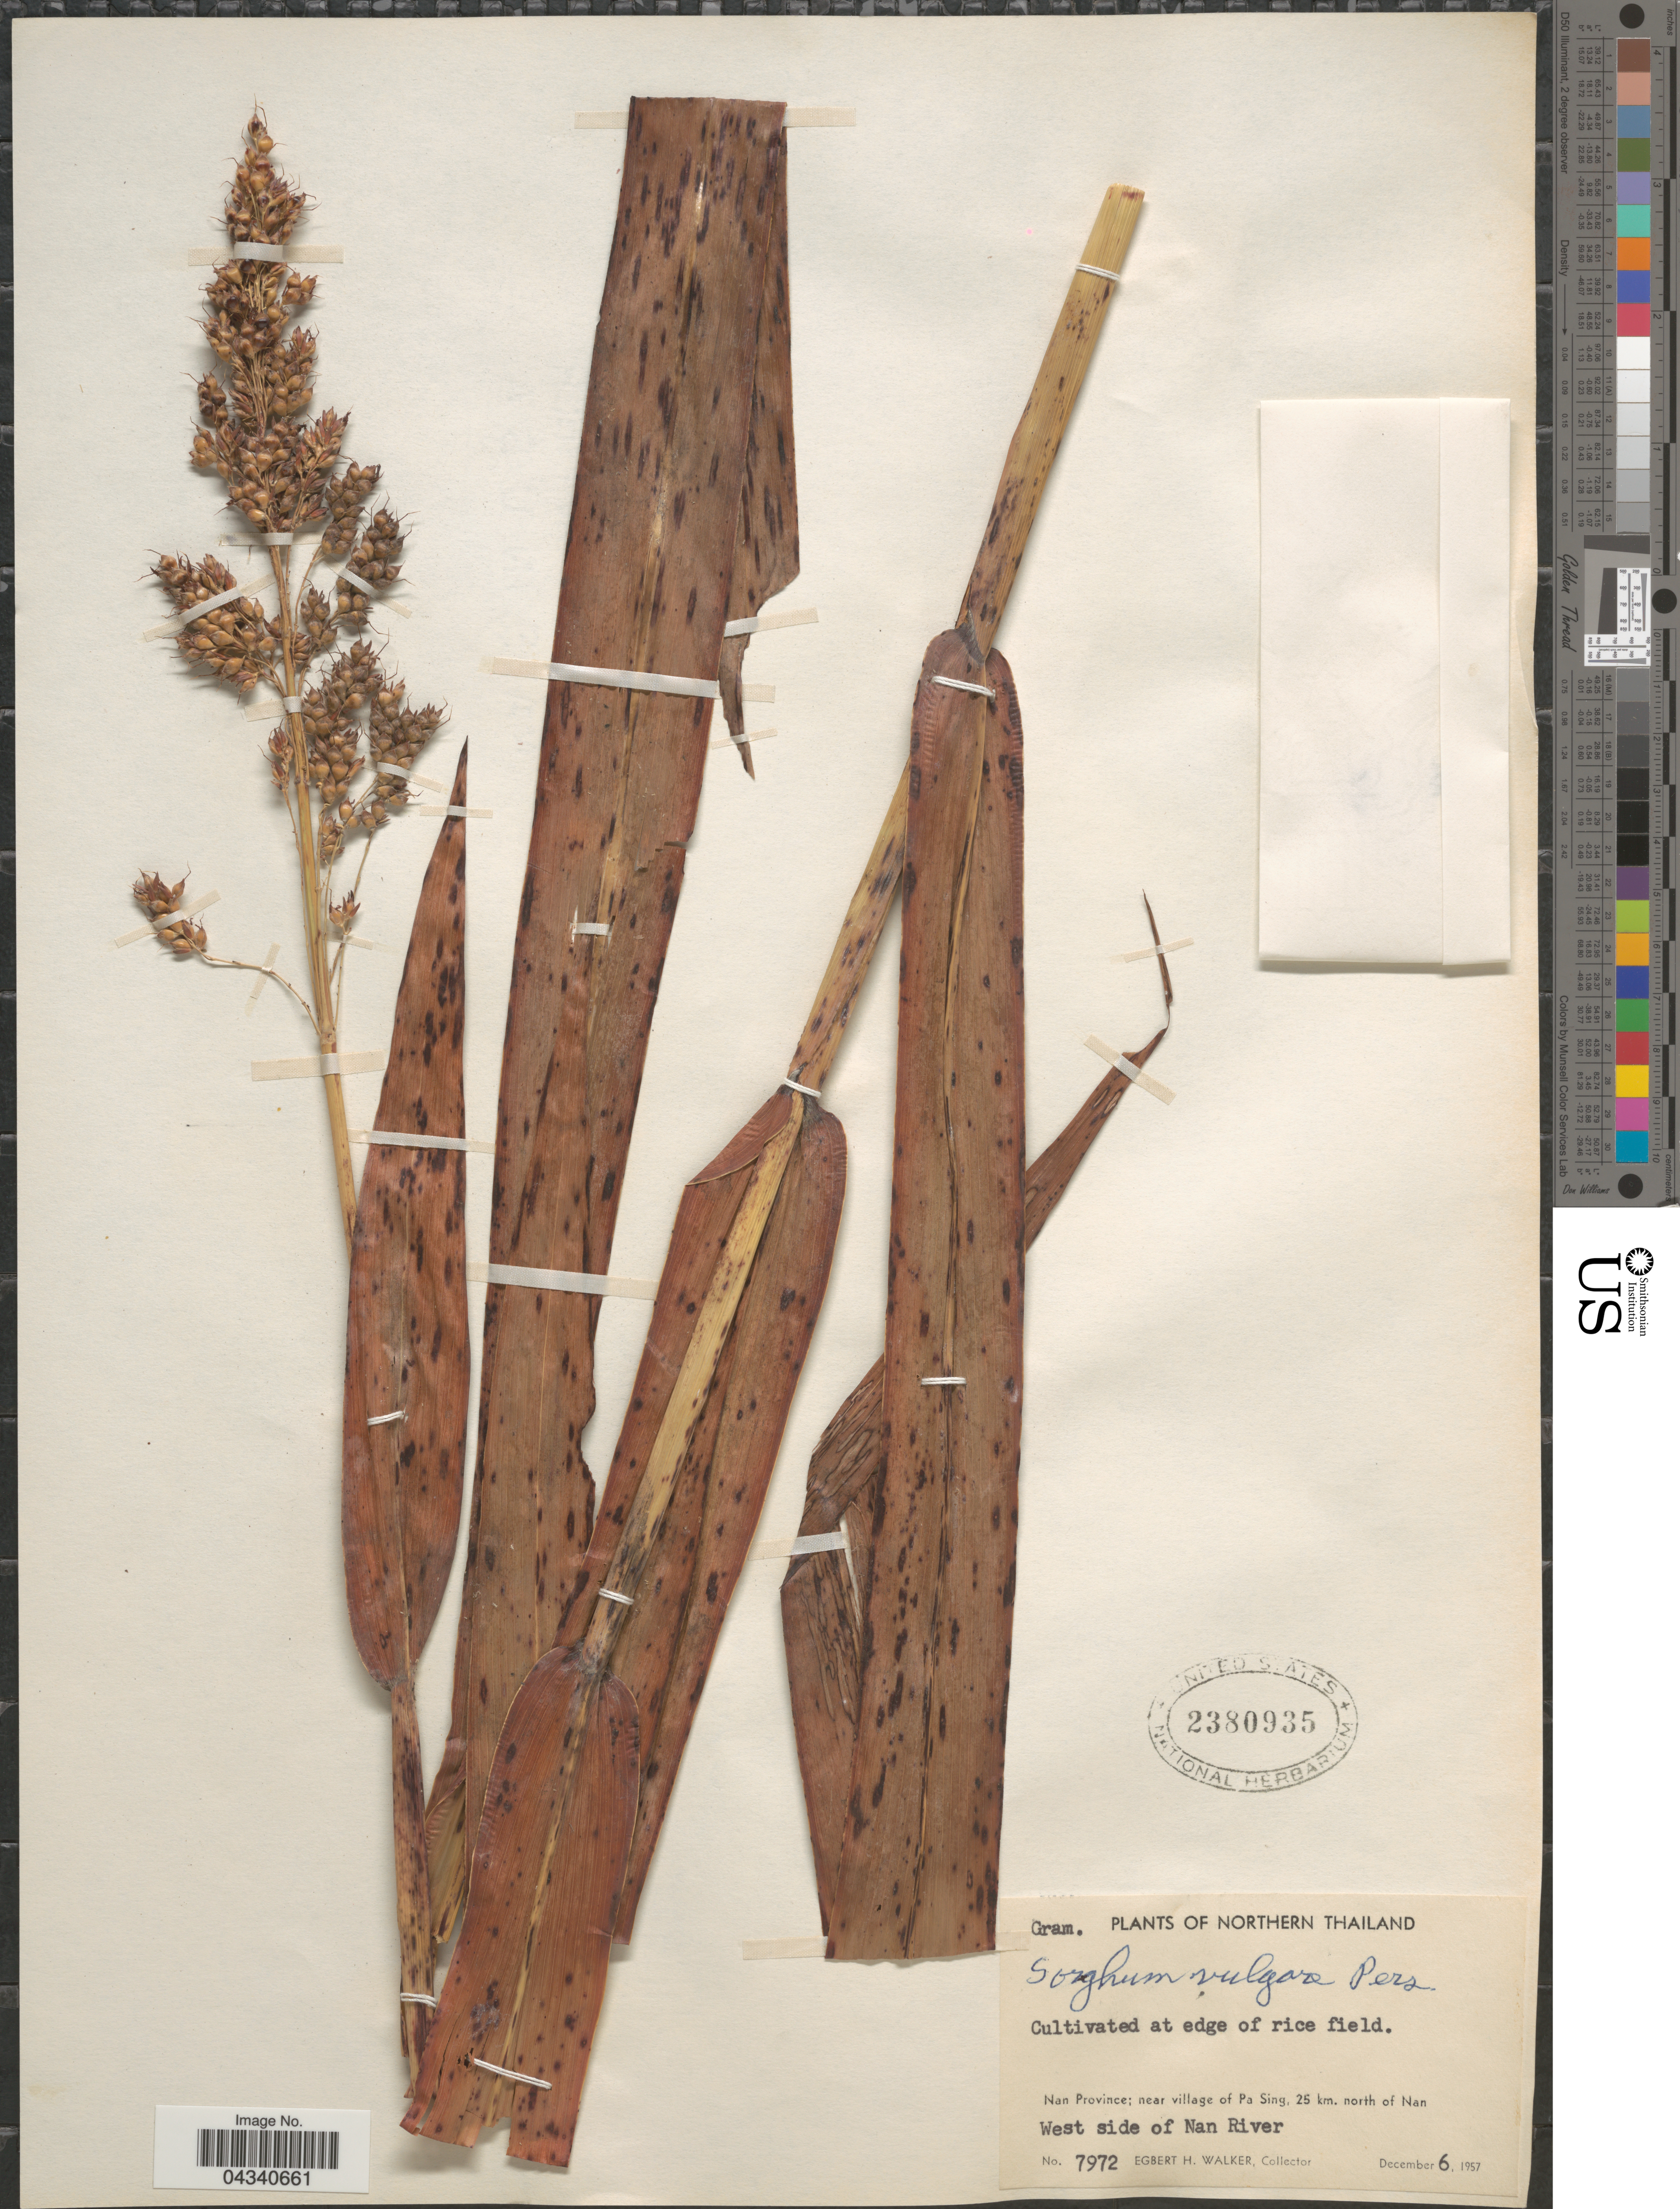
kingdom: Plantae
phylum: Tracheophyta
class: Liliopsida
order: Poales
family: Poaceae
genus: Sorghum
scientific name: Sorghum sp.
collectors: E. H. Walker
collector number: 7972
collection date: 1957-12-06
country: Thailand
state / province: Nan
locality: Northern Thailand. Cultivated at edge of rice field. Near village of Pa Sing, 25 km. north of Nan. West side of Nan River.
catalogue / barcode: US 2380935